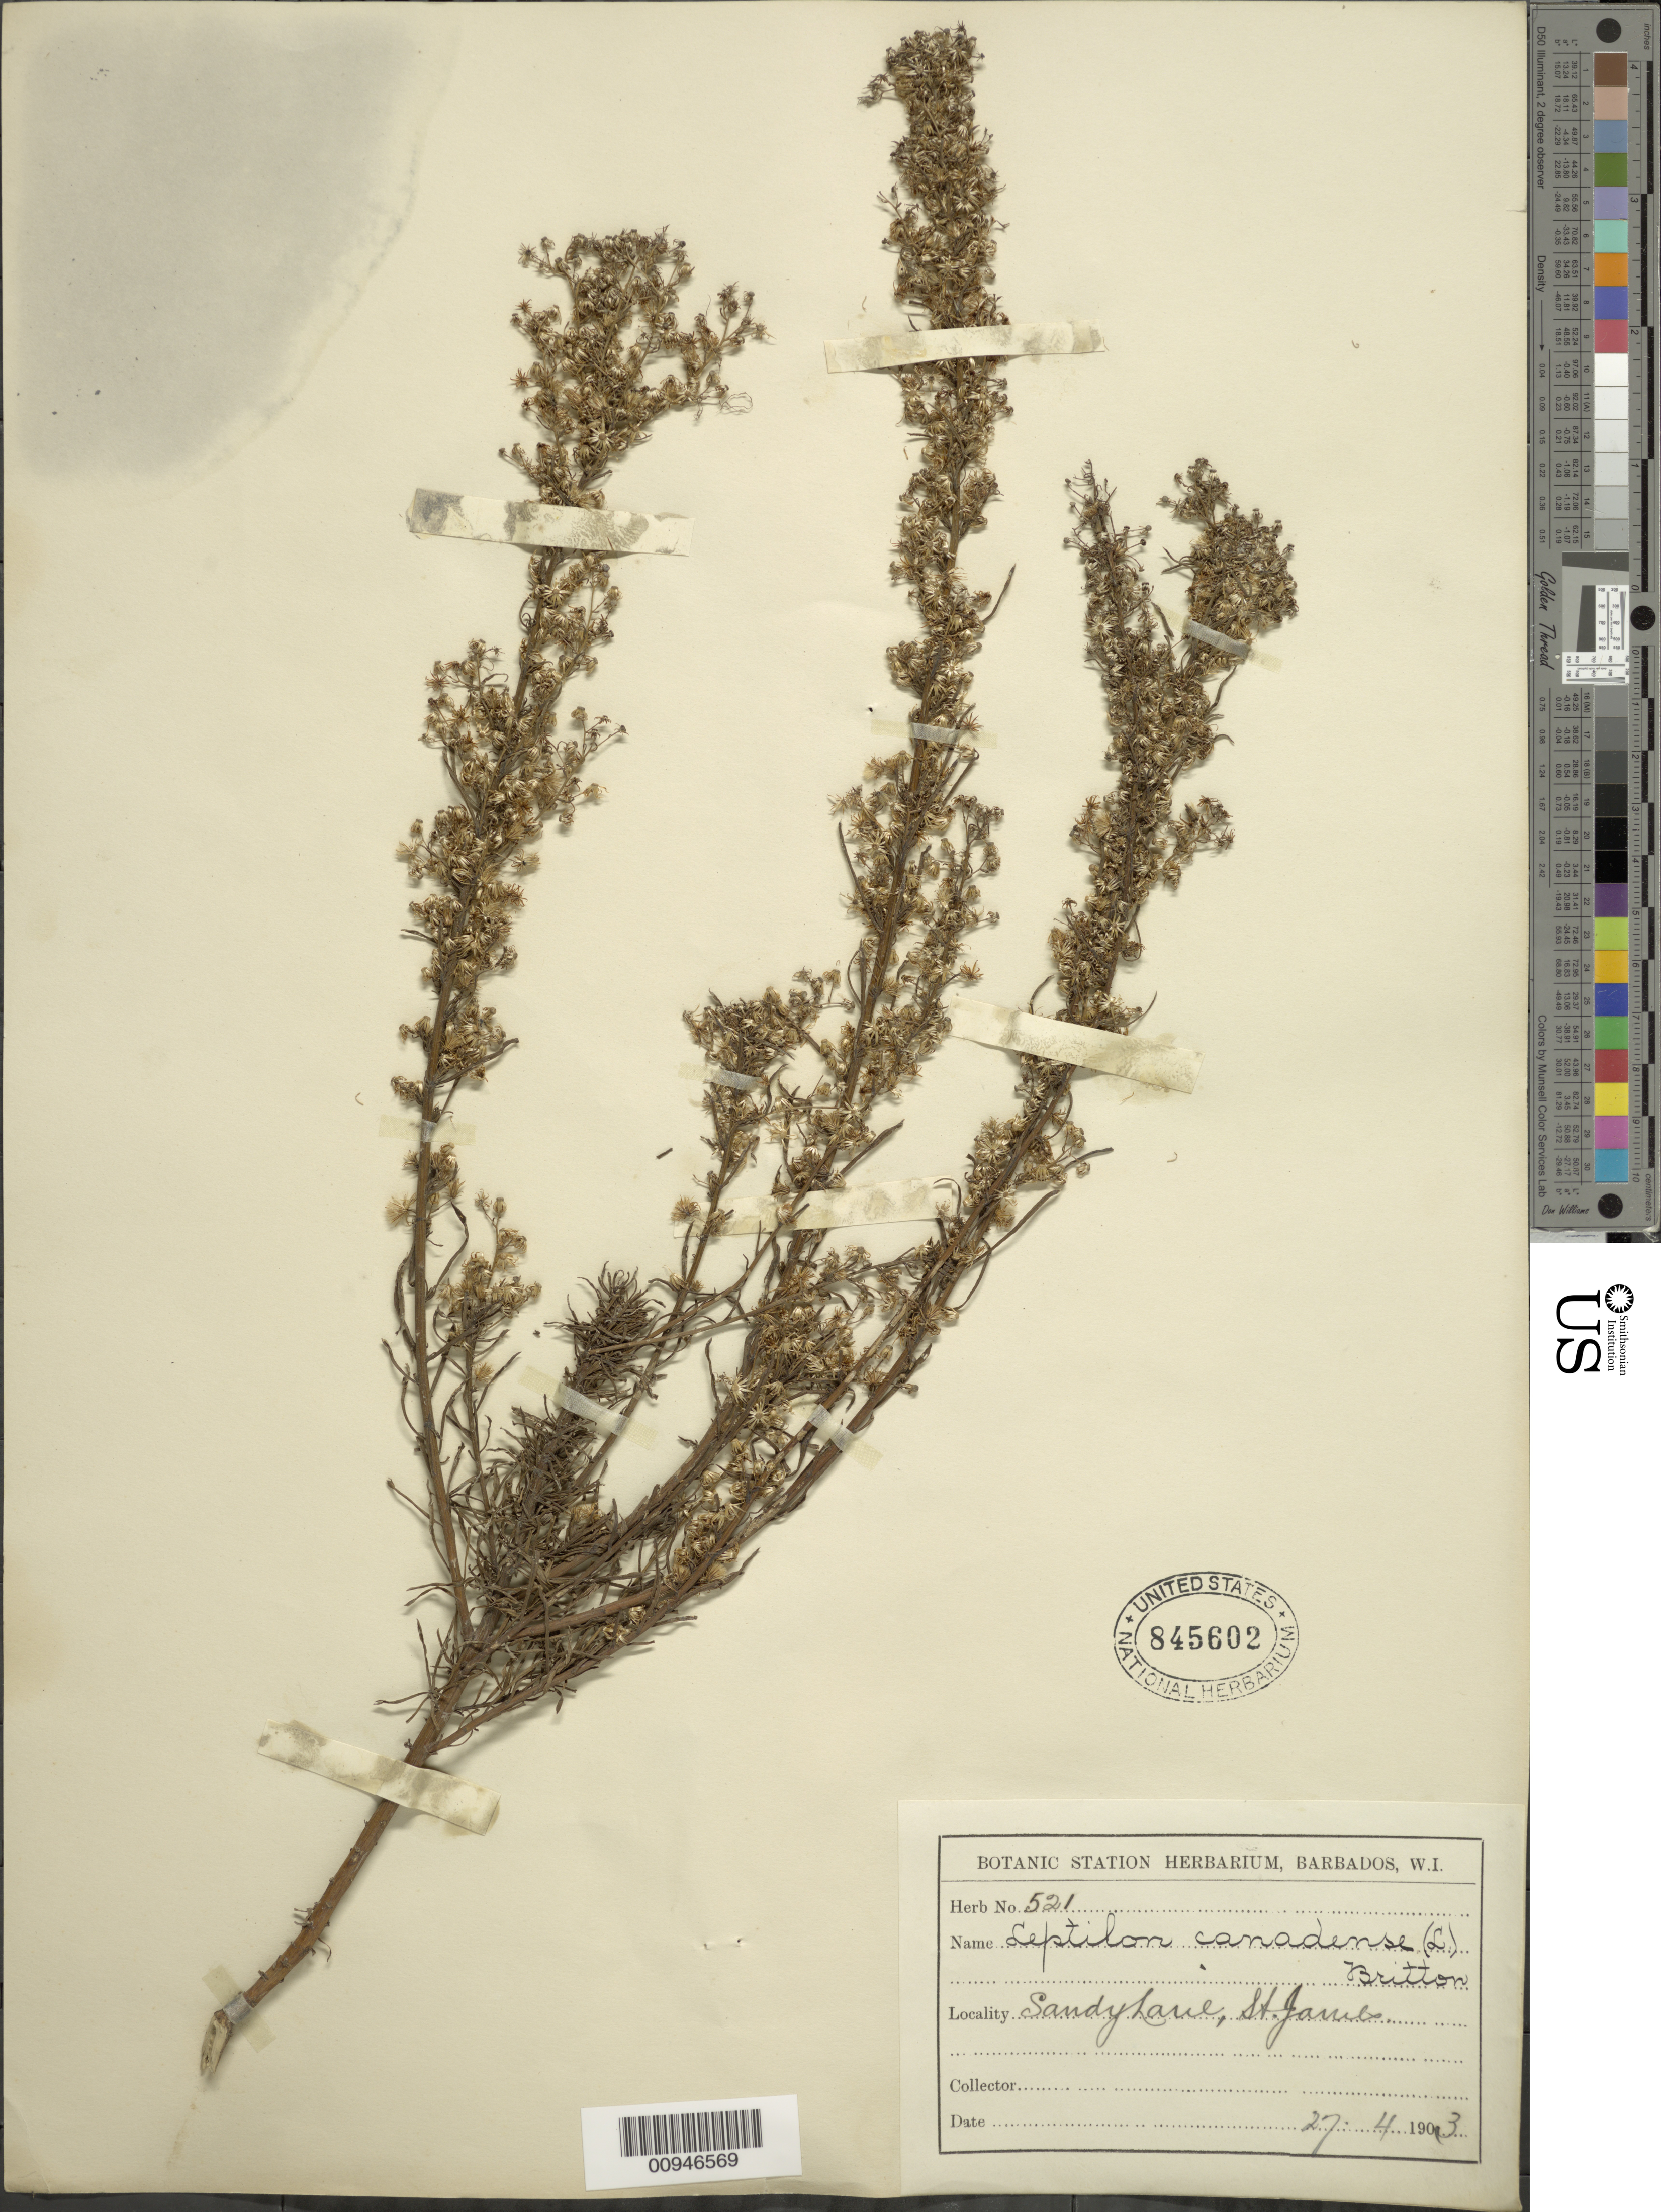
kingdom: Plantae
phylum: Tracheophyta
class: Magnoliopsida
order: Asterales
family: Asteraceae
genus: Conyza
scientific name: Conyza canadensis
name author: (L.) Cronq.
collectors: ex herb. Bot. Sta. Barbados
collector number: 521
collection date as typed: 27 Mar 1913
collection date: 1913-03-27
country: Barbados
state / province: Saint James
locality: Sandy Lane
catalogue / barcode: US 845602